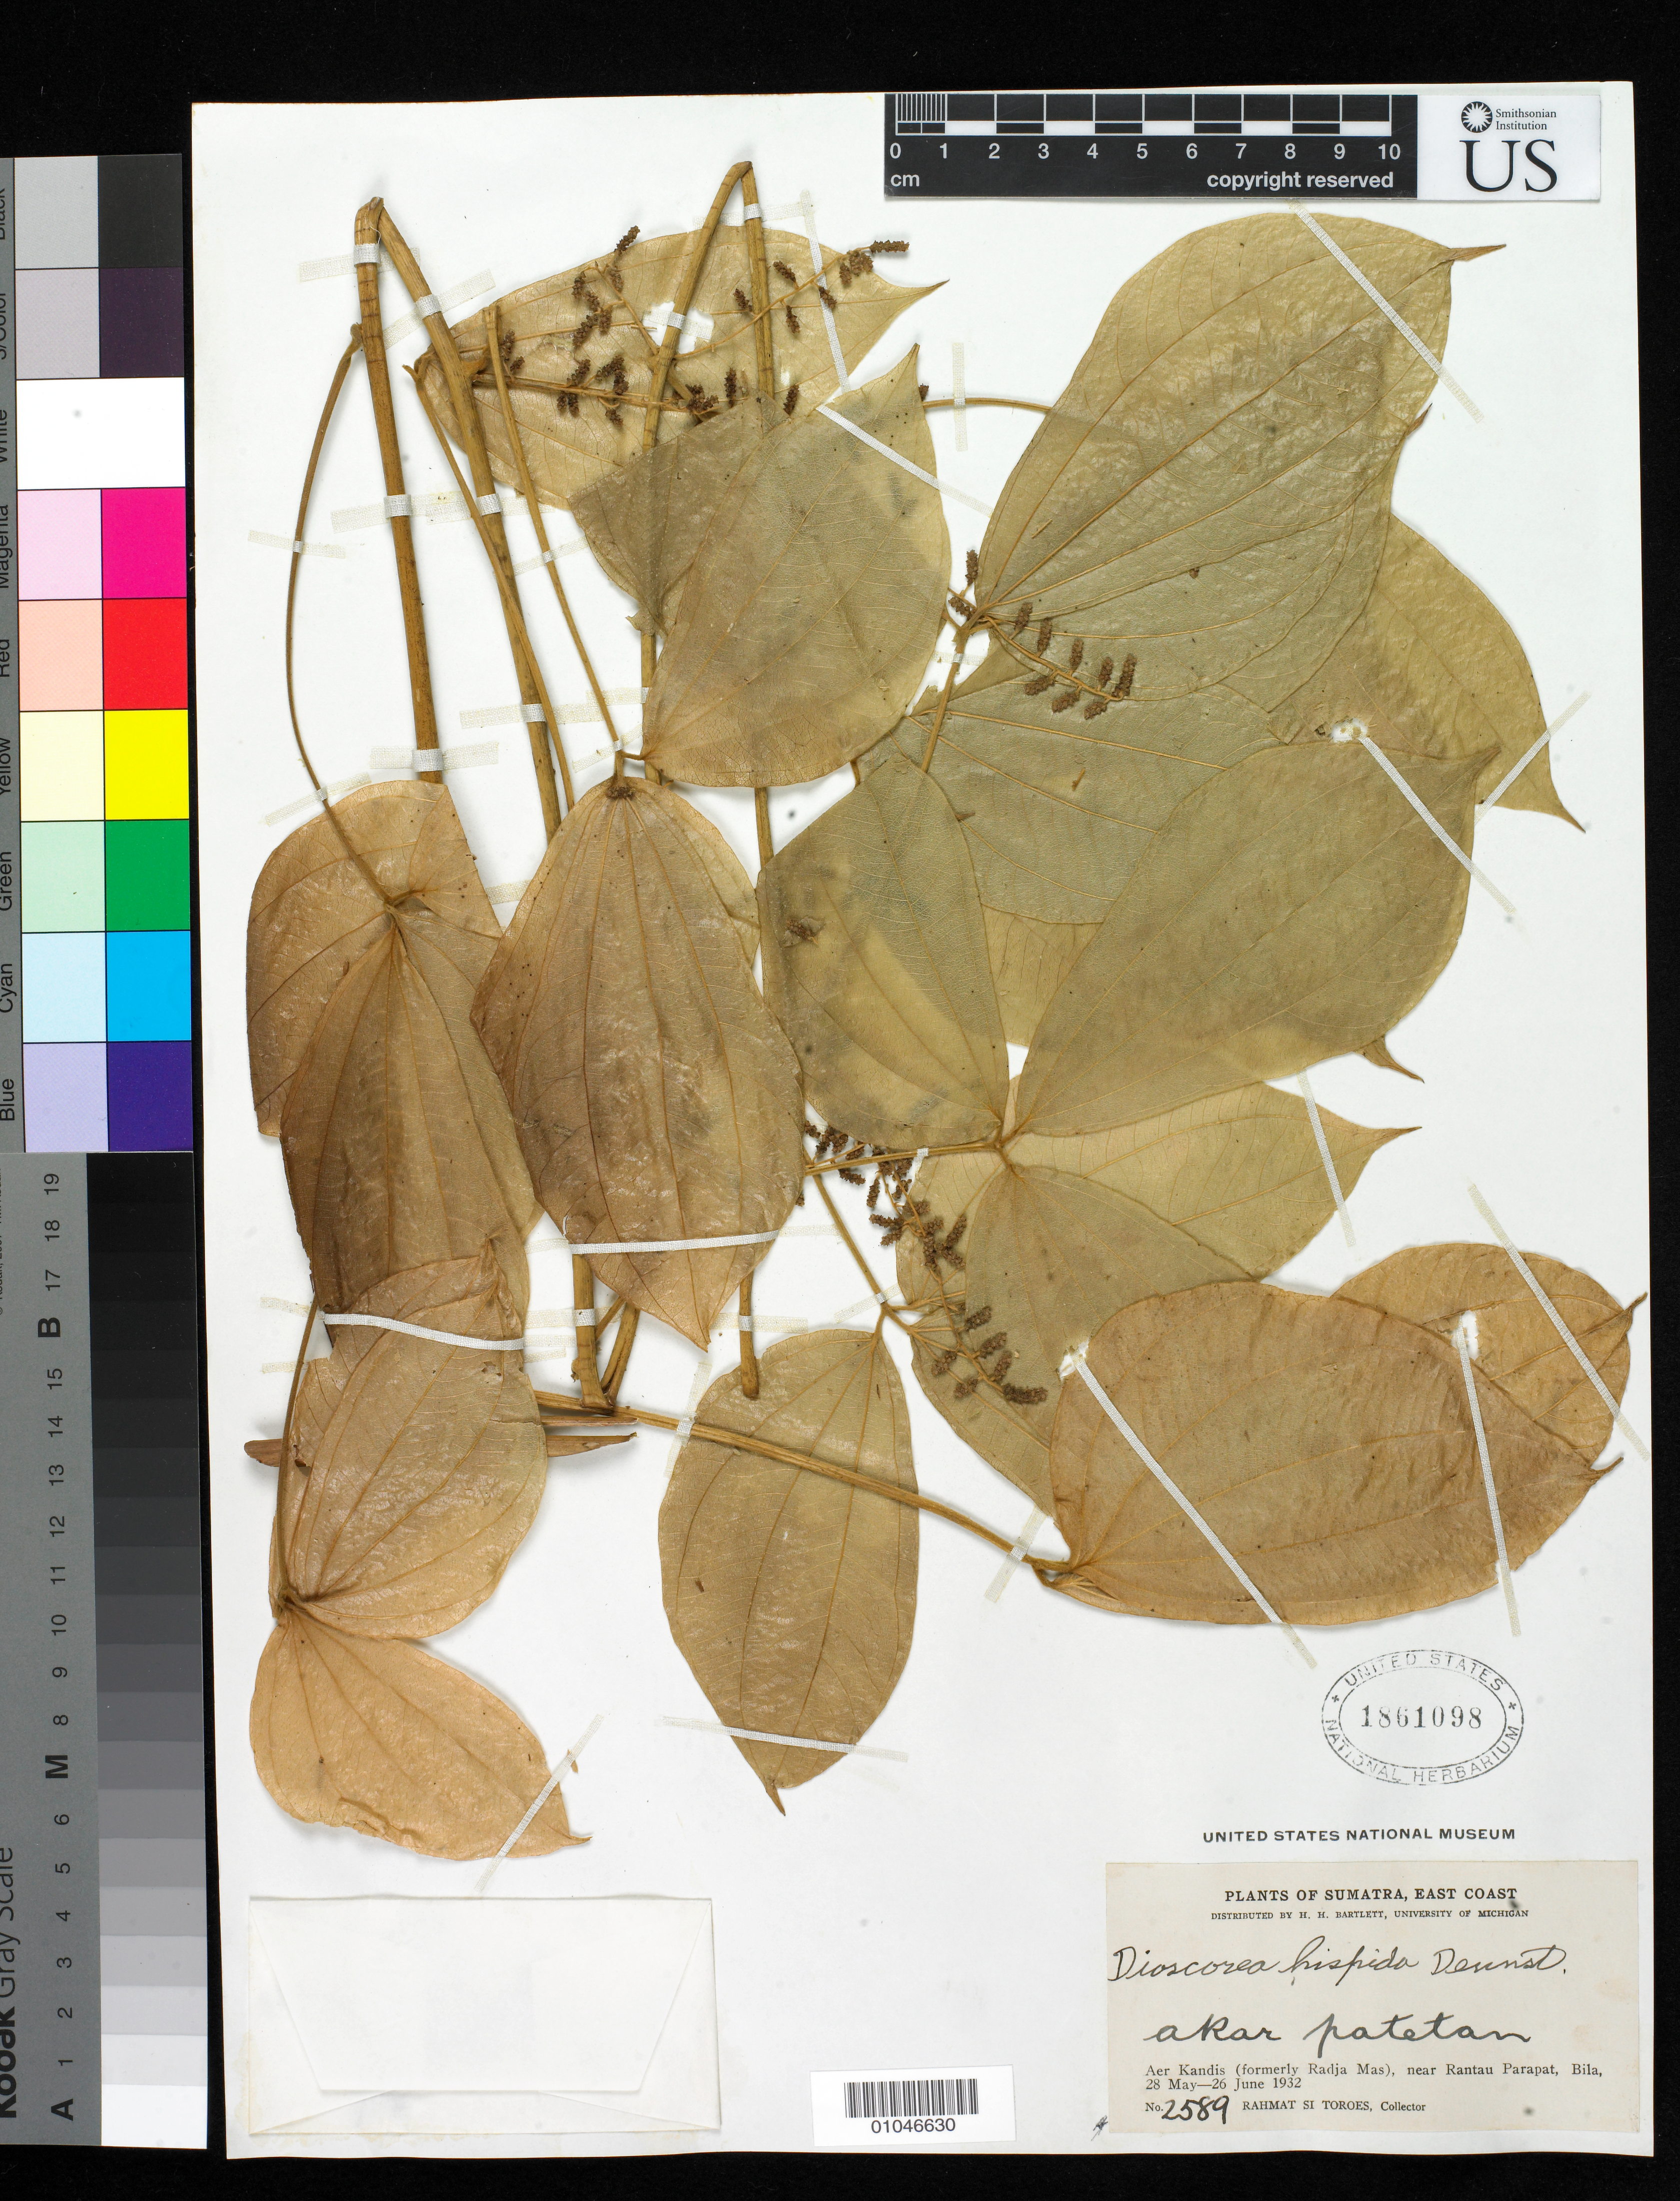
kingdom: Plantae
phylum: Tracheophyta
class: Liliopsida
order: Dioscoreales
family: Dioscoreaceae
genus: Dioscorea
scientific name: Dioscorea hispida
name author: Dennst.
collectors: Rahmat Si Boeea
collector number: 2589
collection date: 1932-05-28/1932-06-26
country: Indonesia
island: Sumatra I.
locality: (East Coast) Aer Kandis (formely Radja Mas), near Rantau Parapat, Bila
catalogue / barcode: US 1861098